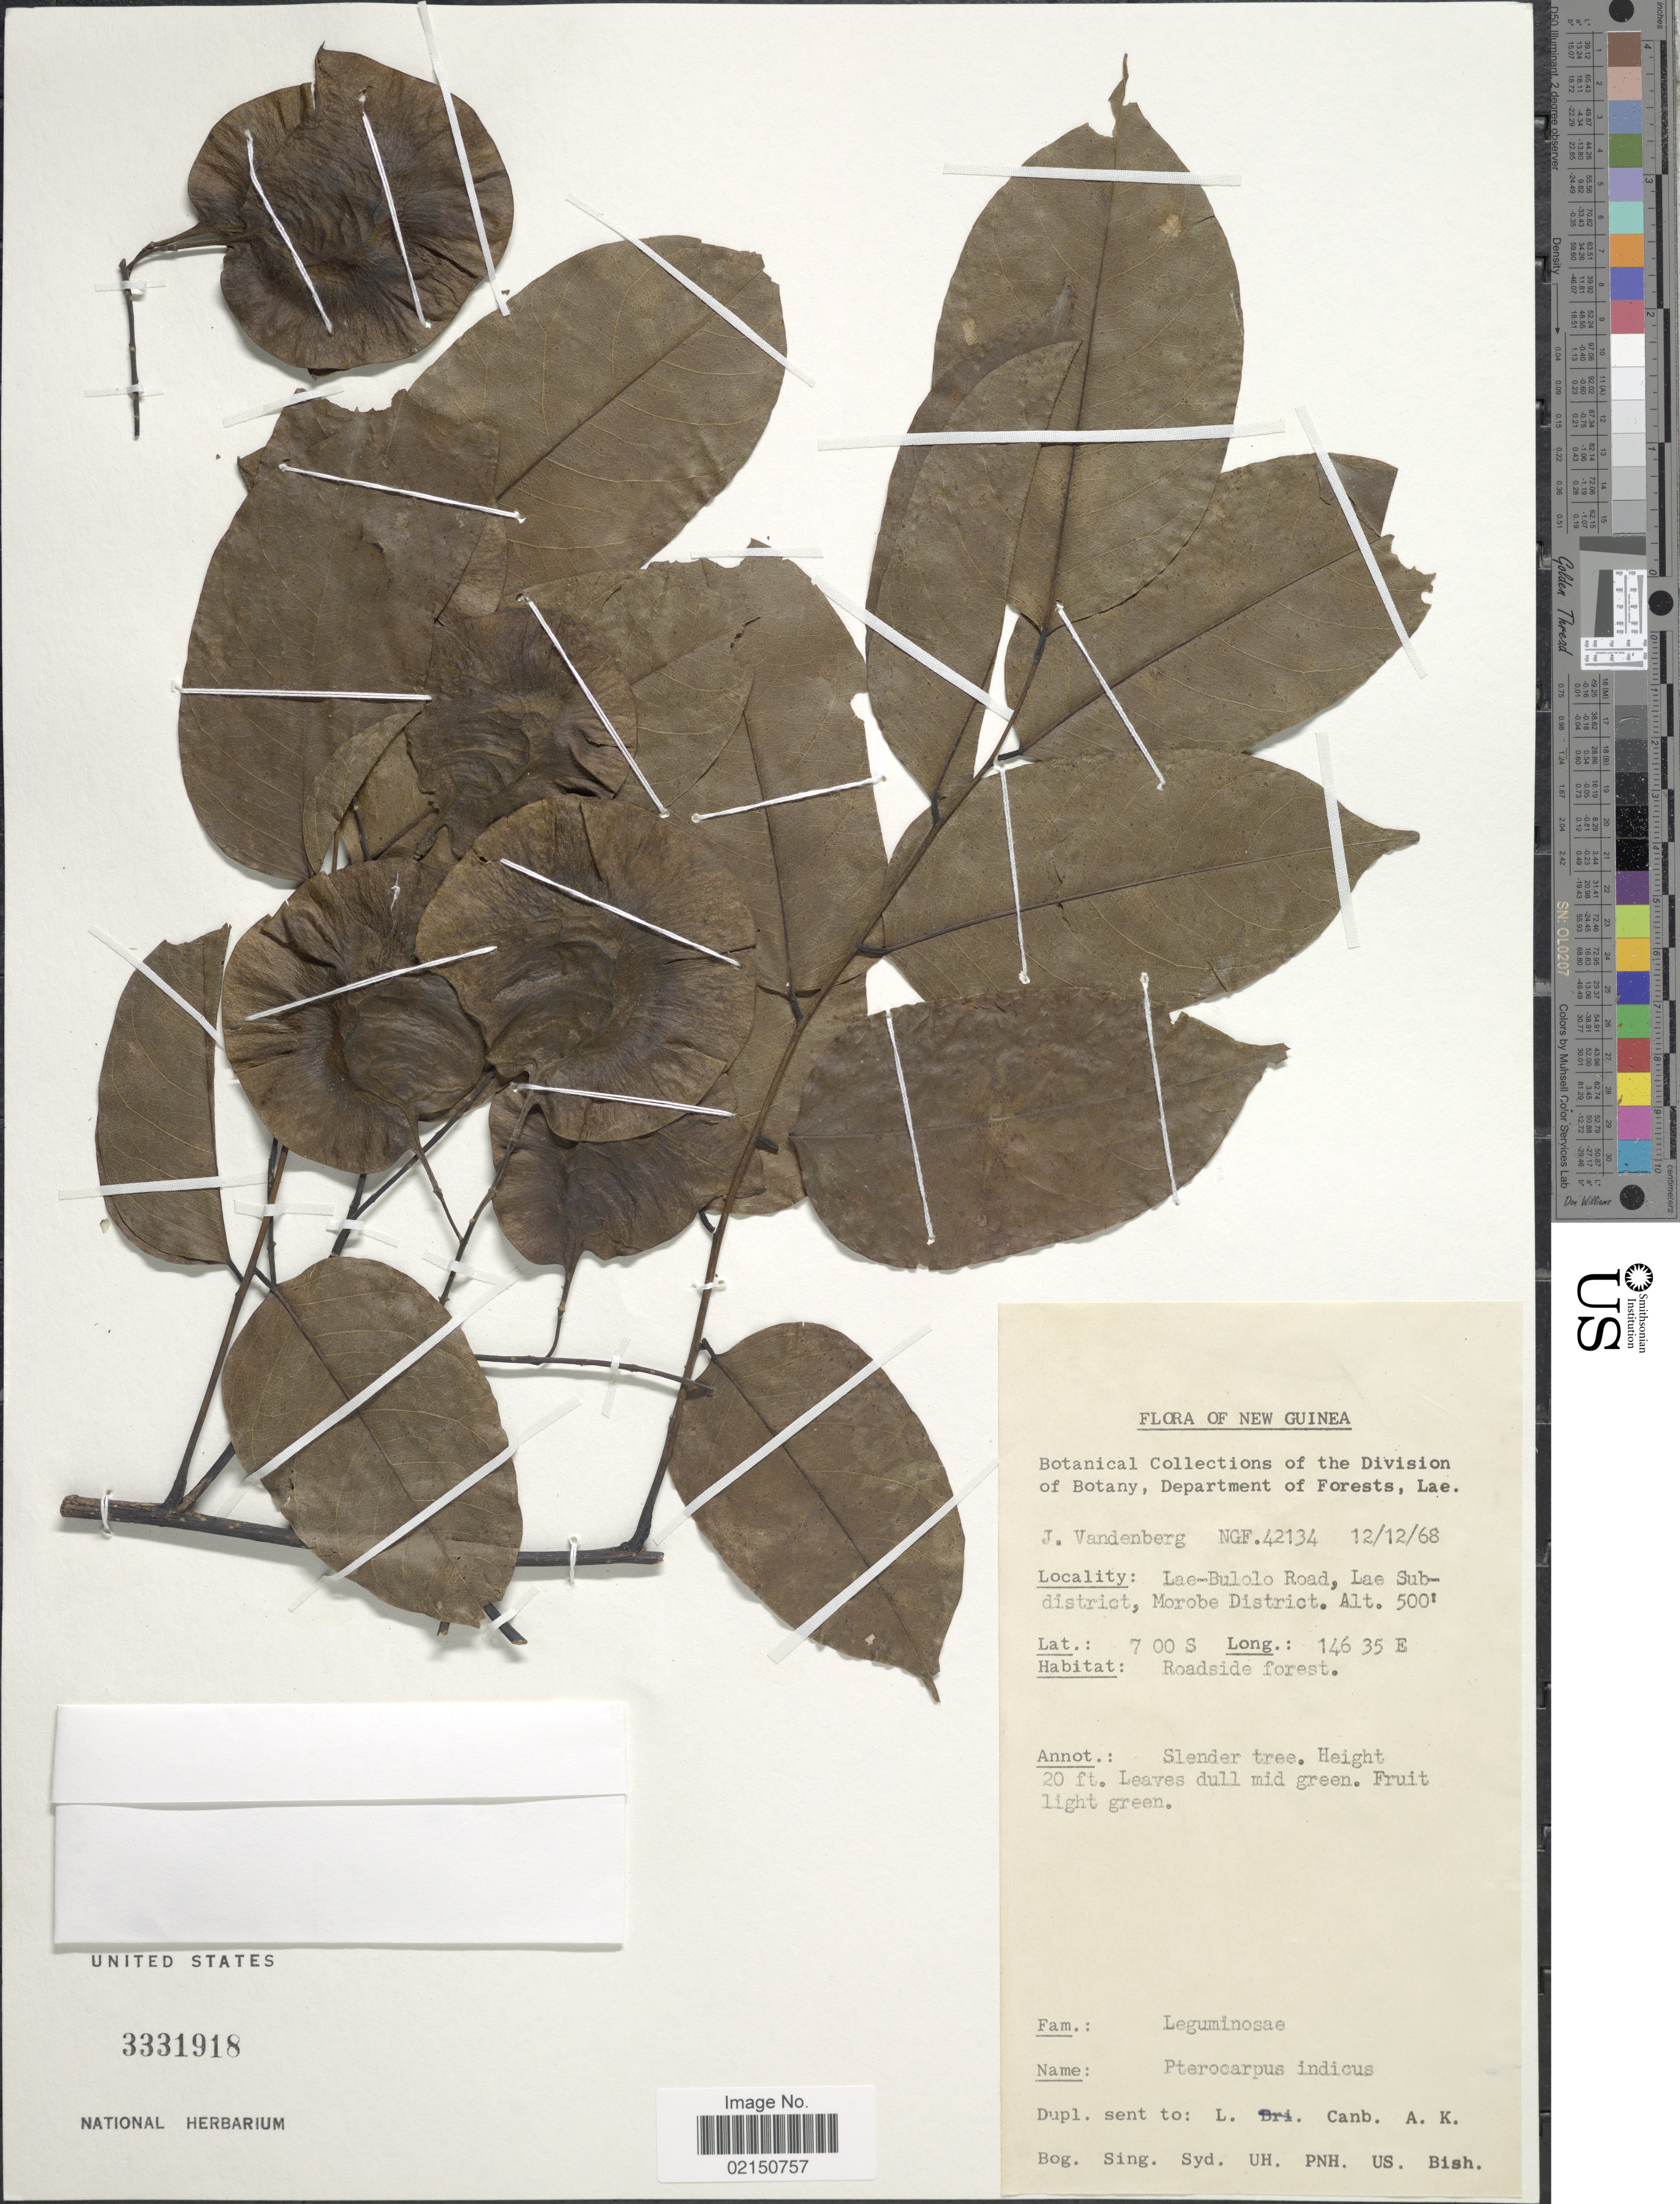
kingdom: Plantae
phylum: Tracheophyta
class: Magnoliopsida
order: Fabales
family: Fabaceae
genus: Pterocarpus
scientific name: Pterocarpus indicus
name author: Willd.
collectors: J. Vandenberg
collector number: NGF.42134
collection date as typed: Transcribed d/m/y: 12/12/68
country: Papua New Guinea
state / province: Morobe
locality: New Guinea. Lae-Bulolo Road, Lae Subdistrict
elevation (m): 152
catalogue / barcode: US 3331918